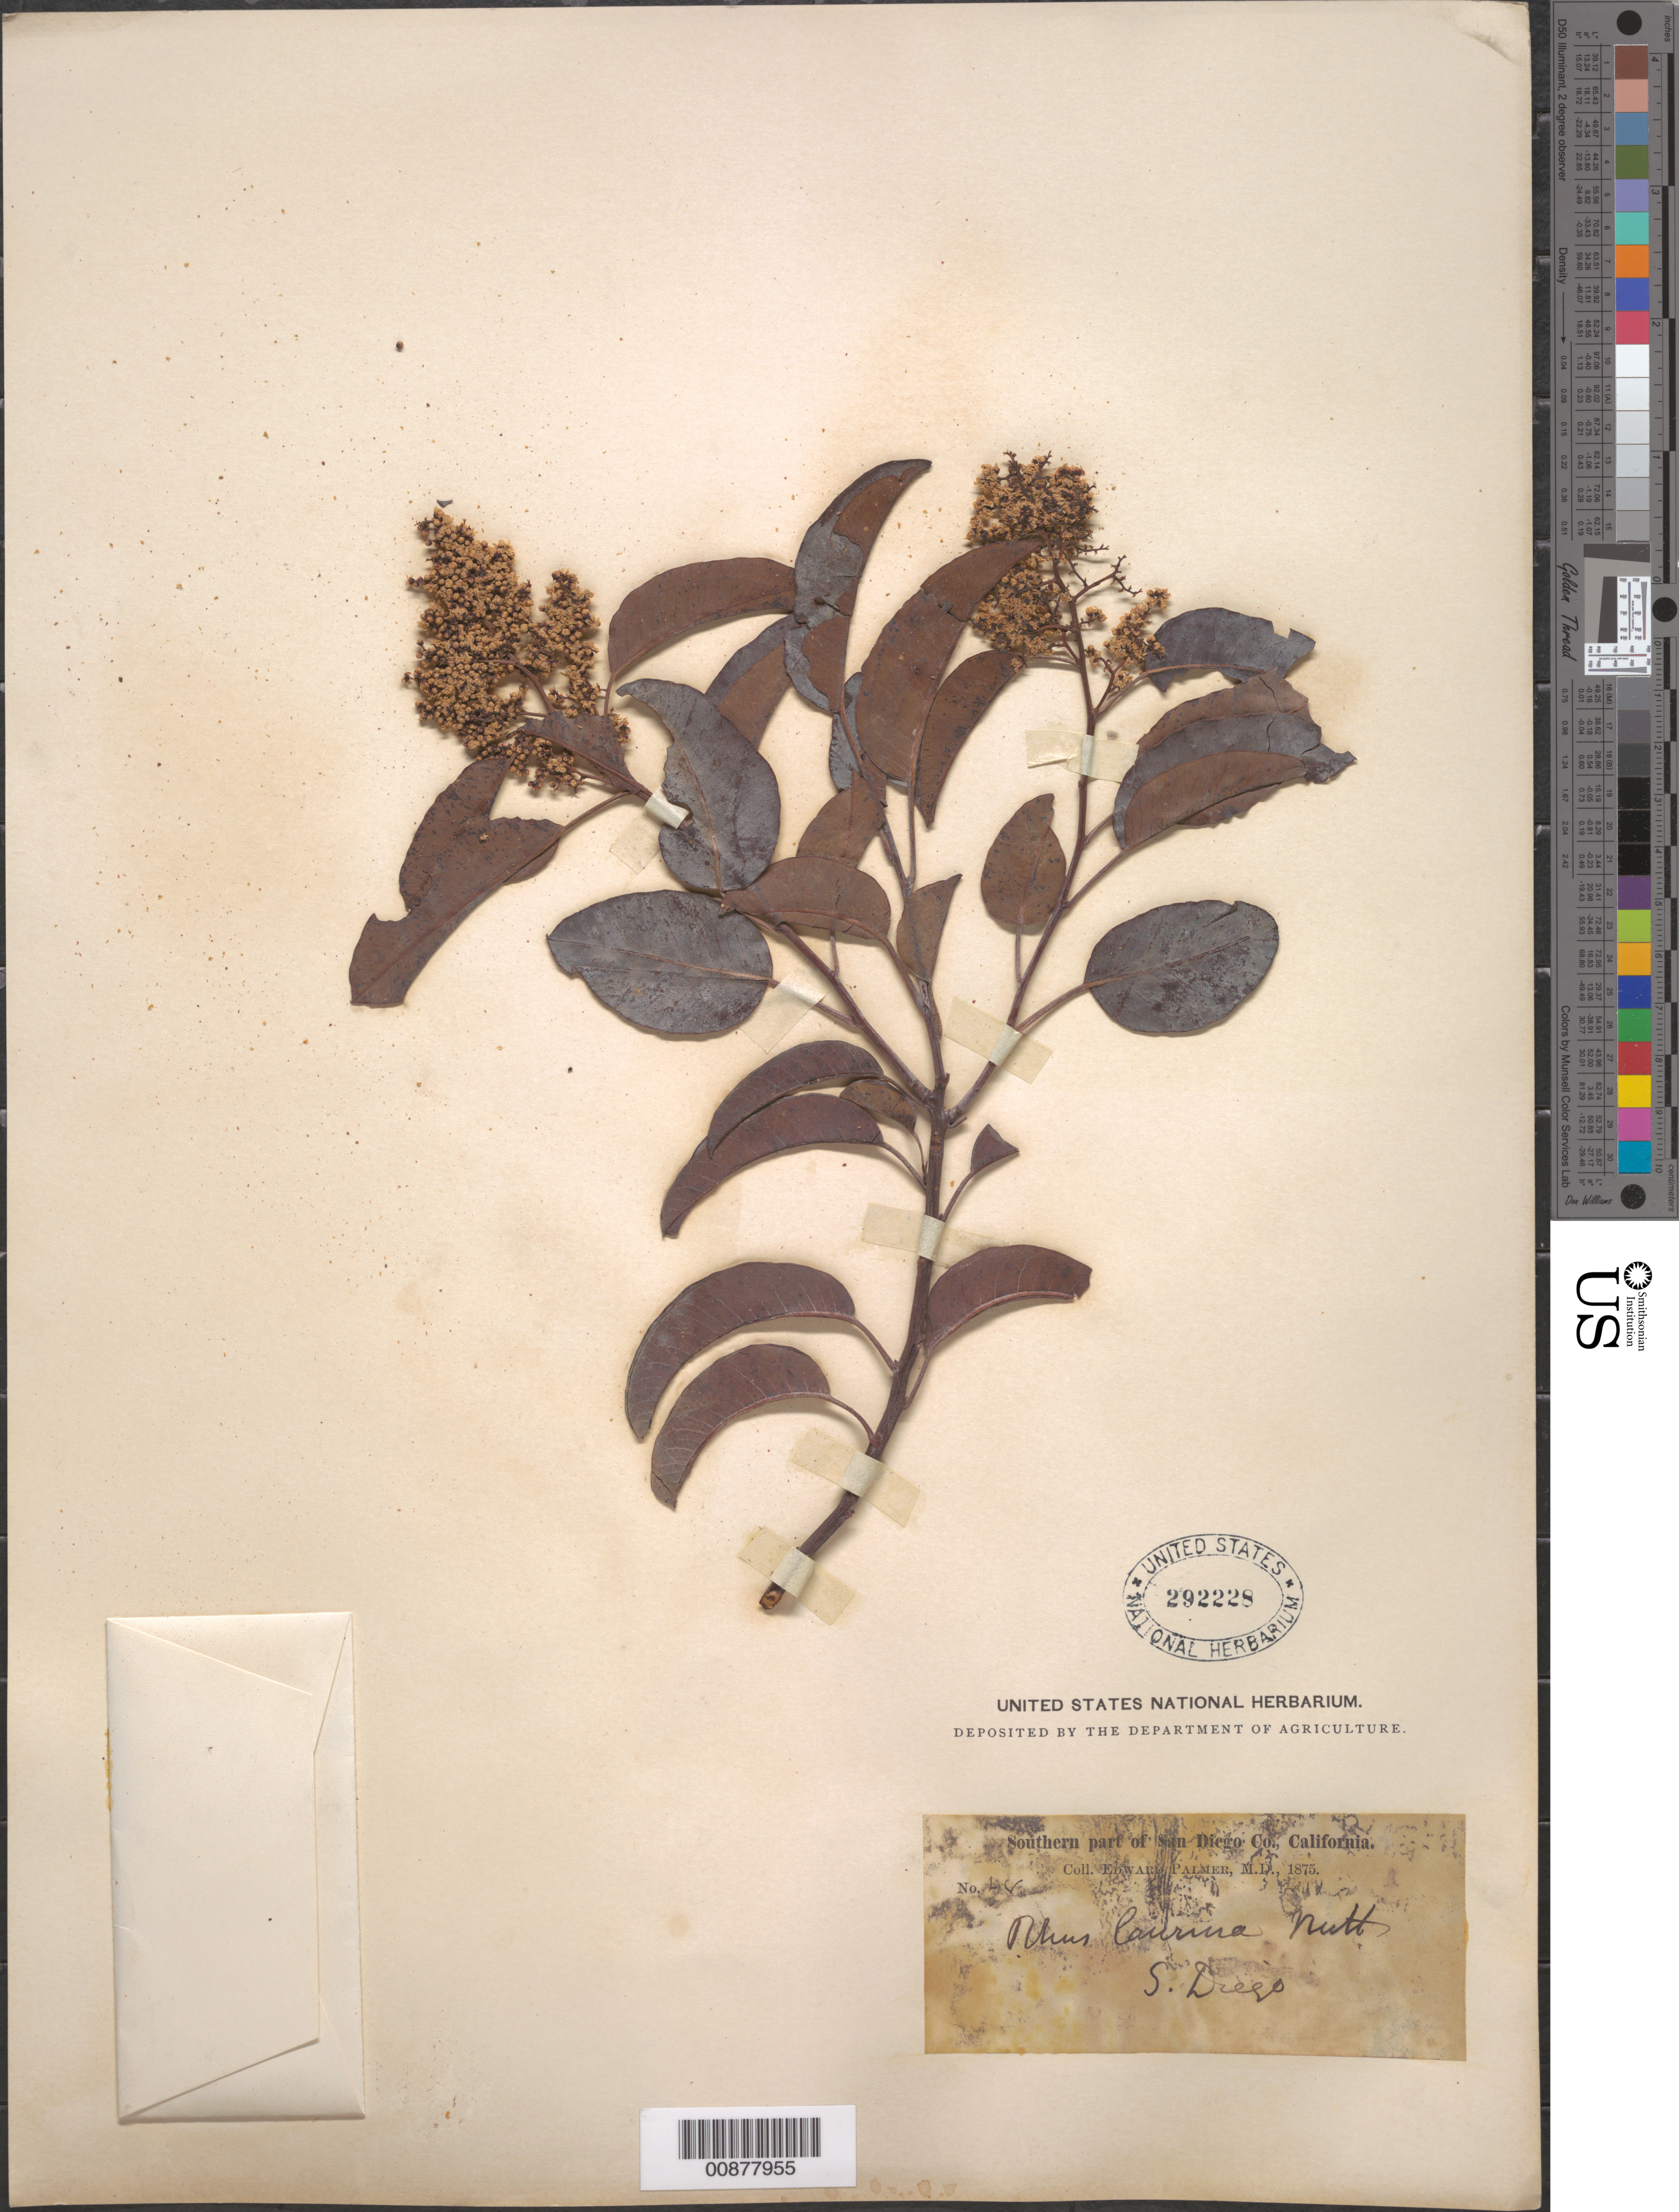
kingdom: Plantae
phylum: Tracheophyta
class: Magnoliopsida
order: Sapindales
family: Anacardiaceae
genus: Malosma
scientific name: Malosma laurina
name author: (Nutt.) Nutt. ex Abrams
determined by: Mitchell, John D.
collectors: E. Palmer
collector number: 48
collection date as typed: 1875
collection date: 1875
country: United States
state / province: California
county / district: San Diego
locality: San Diego, Southern part of San Diego County, California.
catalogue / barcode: US 292228